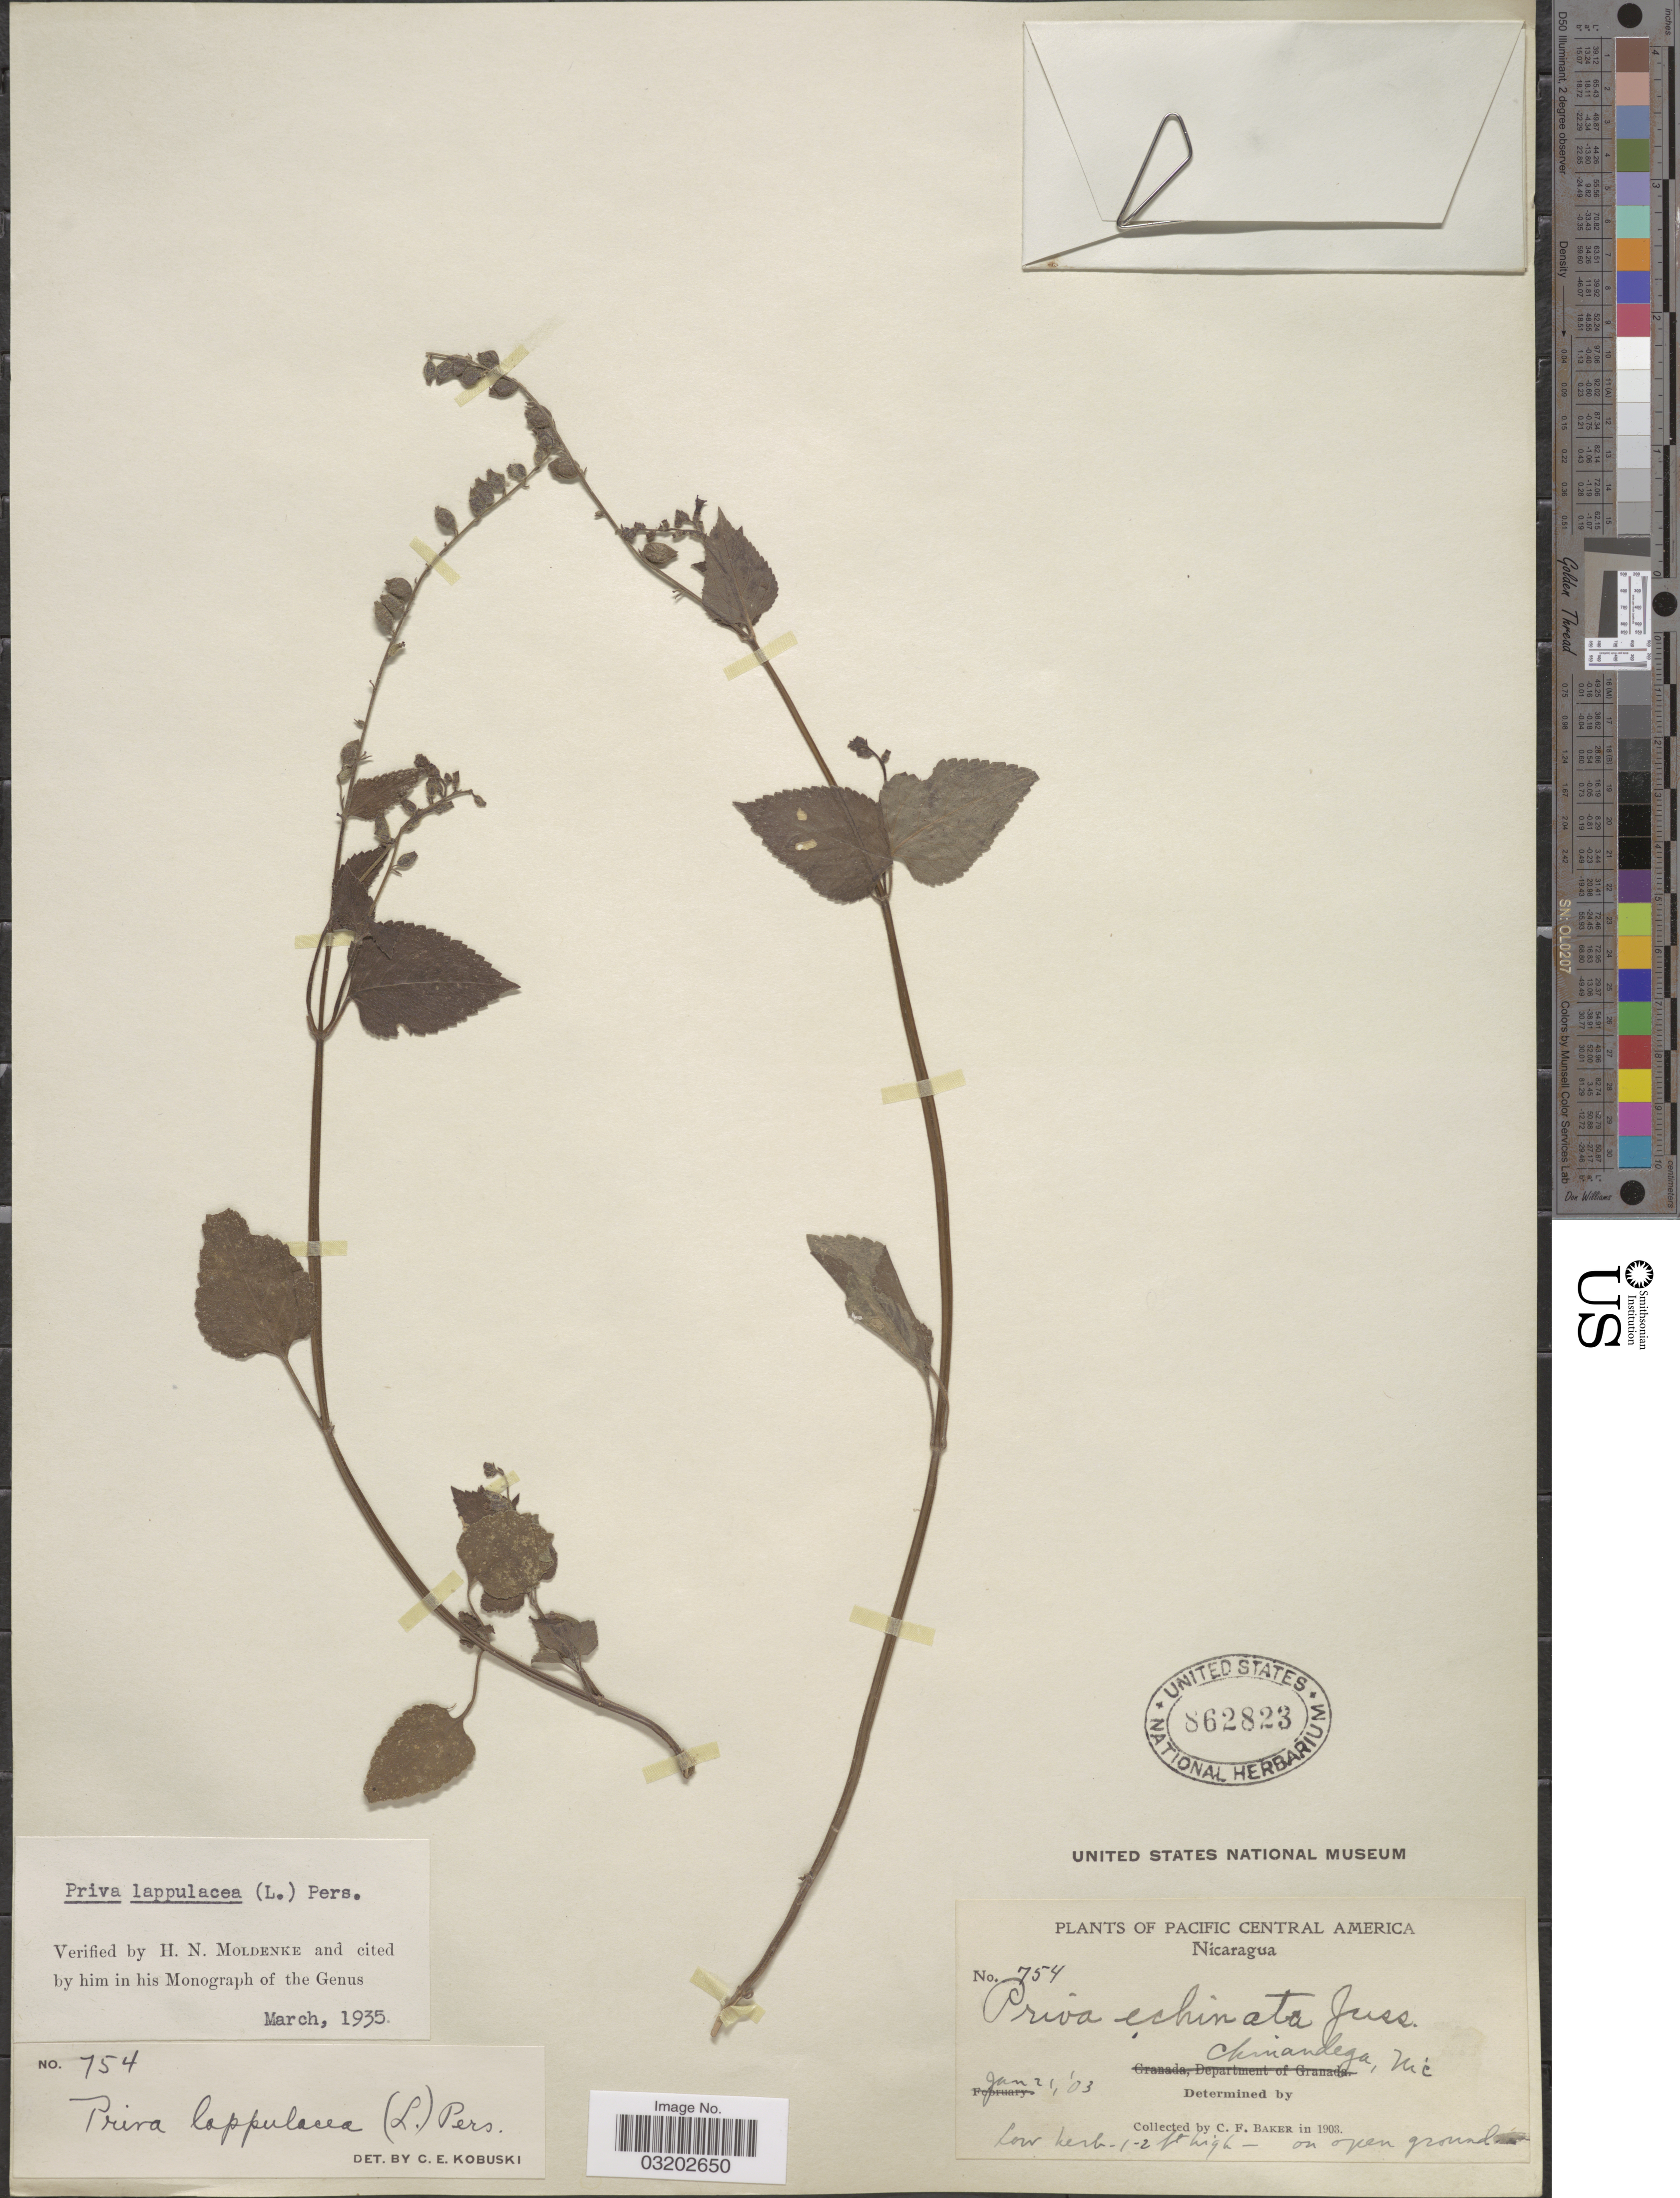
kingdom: Plantae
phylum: Tracheophyta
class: Magnoliopsida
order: Lamiales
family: Verbenaceae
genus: Priva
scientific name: Priva lappulacea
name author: (L.) Pers.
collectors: C. F. Baker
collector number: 754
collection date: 1903-01-21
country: Nicaragua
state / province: Chinandega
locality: Pacific Central.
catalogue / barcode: US 862823